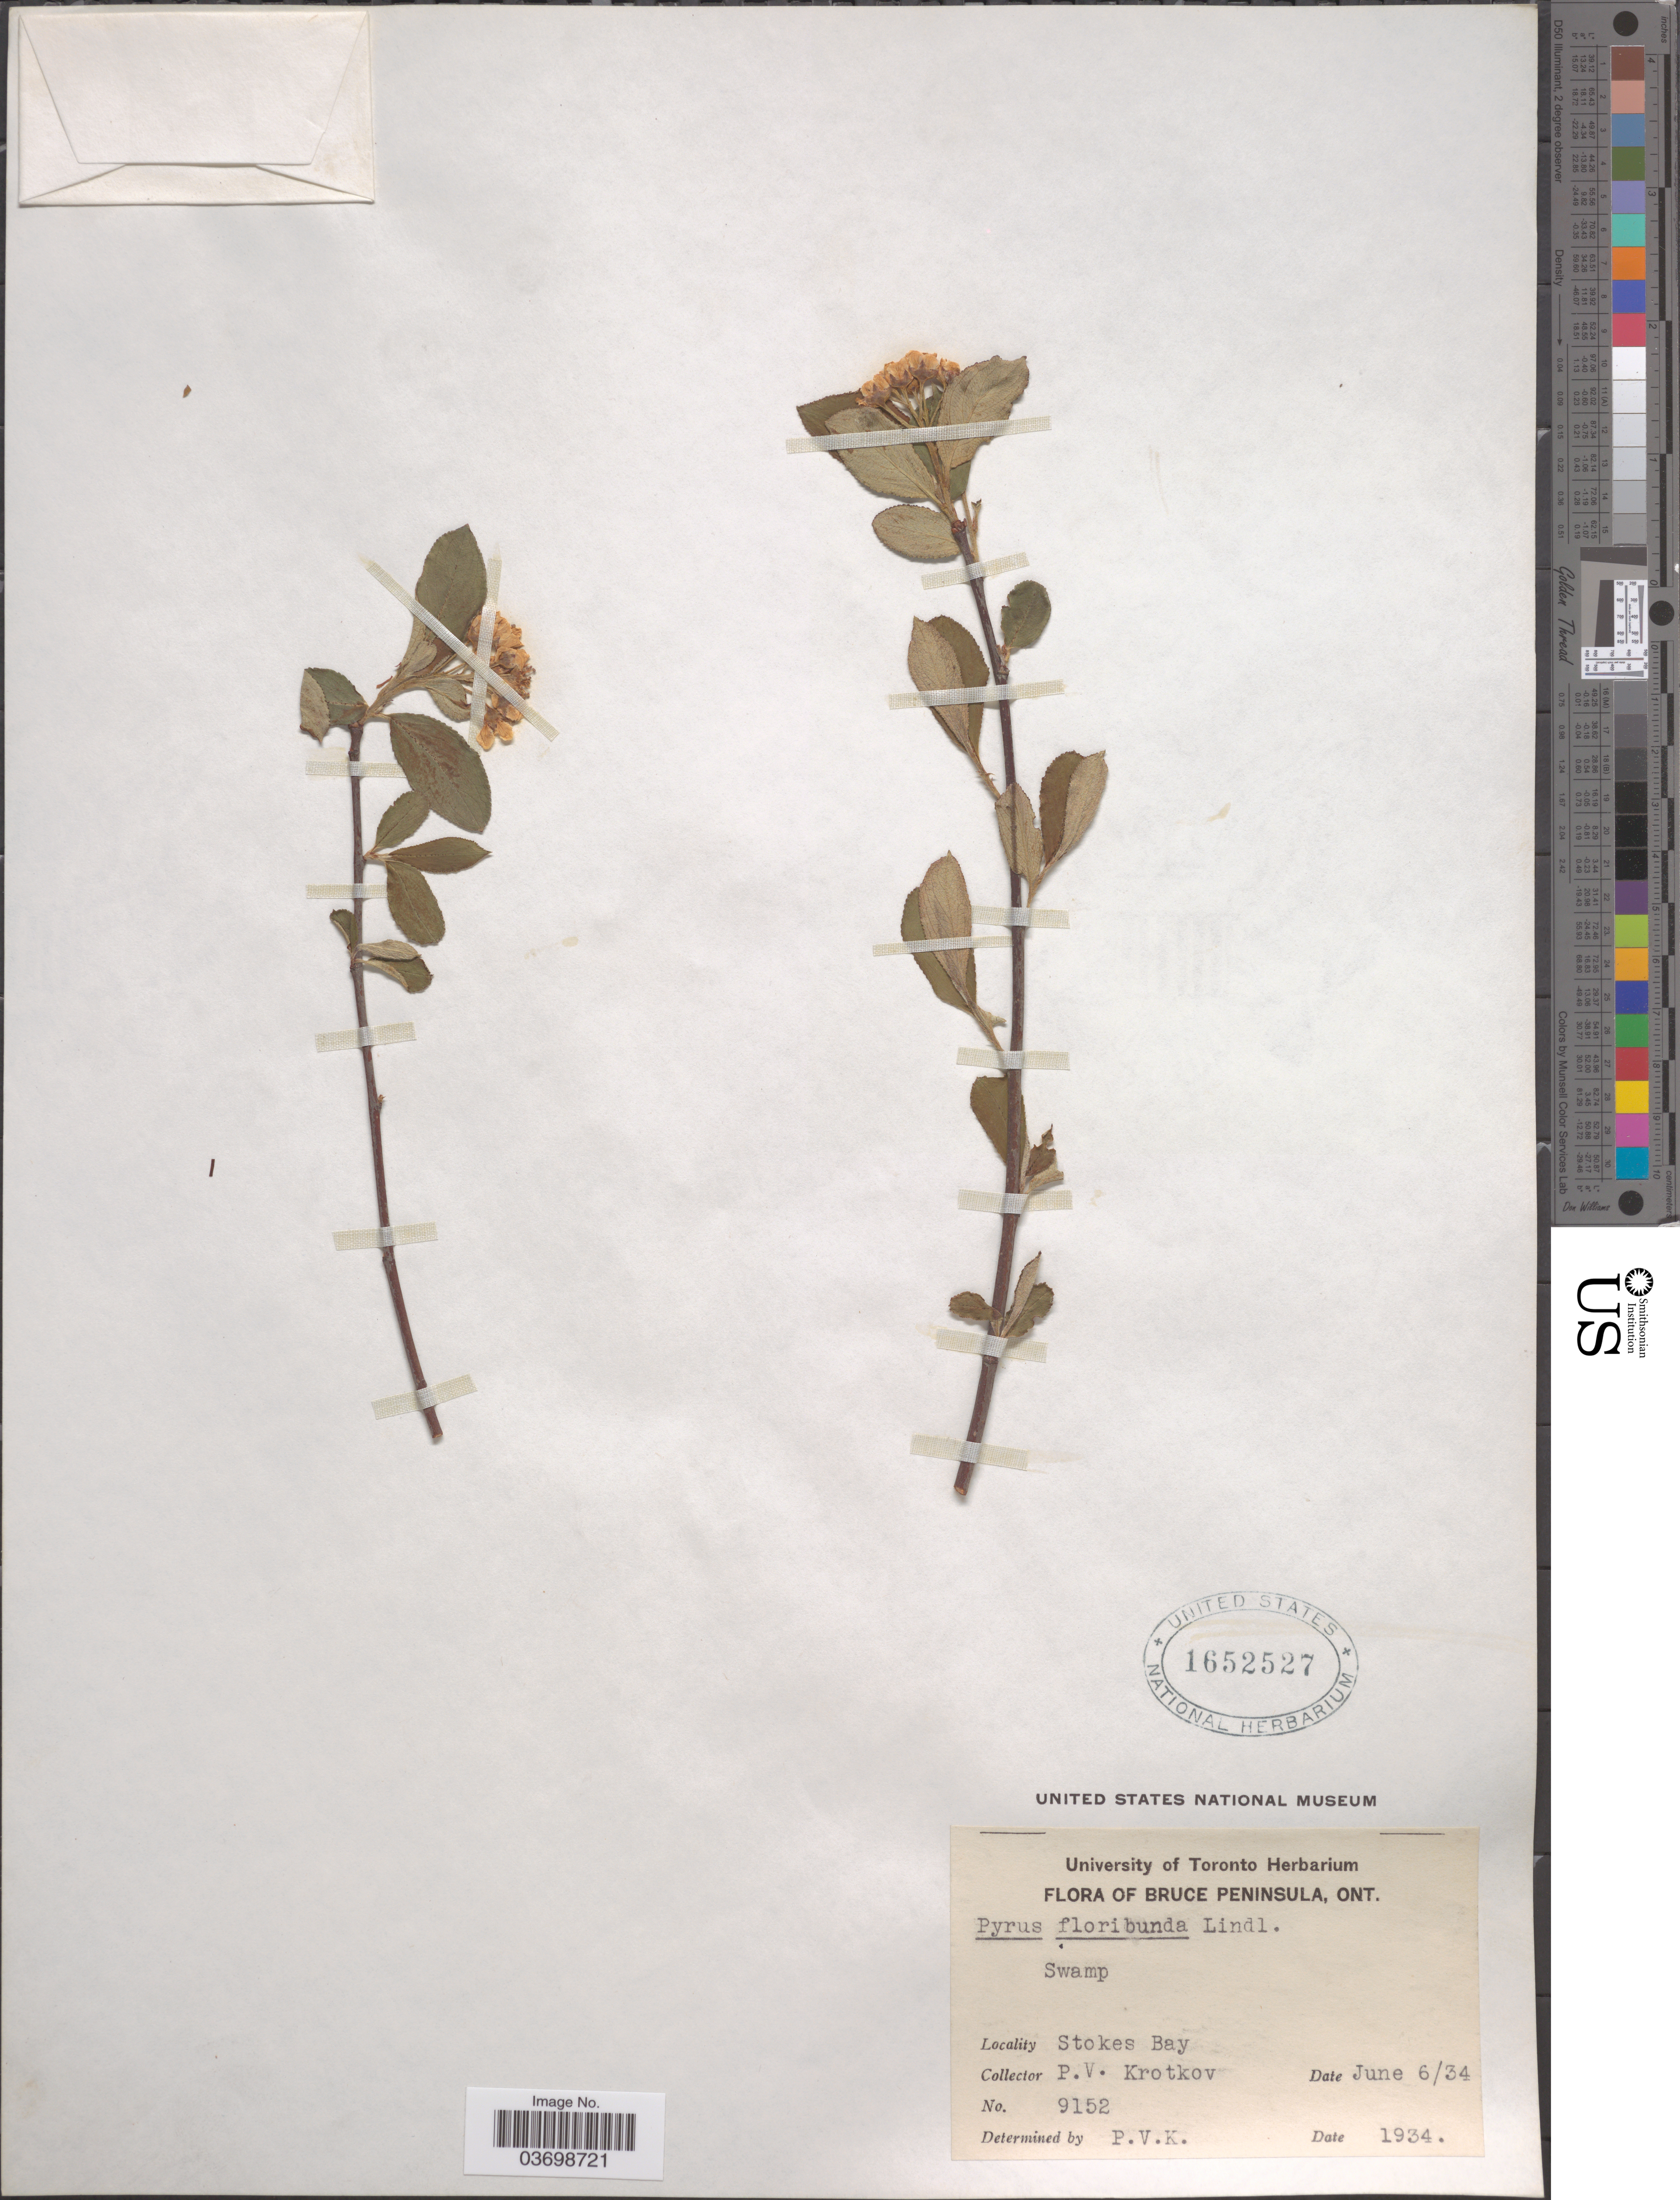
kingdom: Plantae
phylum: Tracheophyta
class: Magnoliopsida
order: Rosales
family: Rosaceae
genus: Aronia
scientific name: Aronia x prunifolia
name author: (Marshall) Rehder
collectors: P. V. Krotkov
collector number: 9152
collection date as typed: Transcribed d/m/y: 6/6/34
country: Canada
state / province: Ontario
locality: Bruce Peninsula. Stokes Bay.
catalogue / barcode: US 1652527